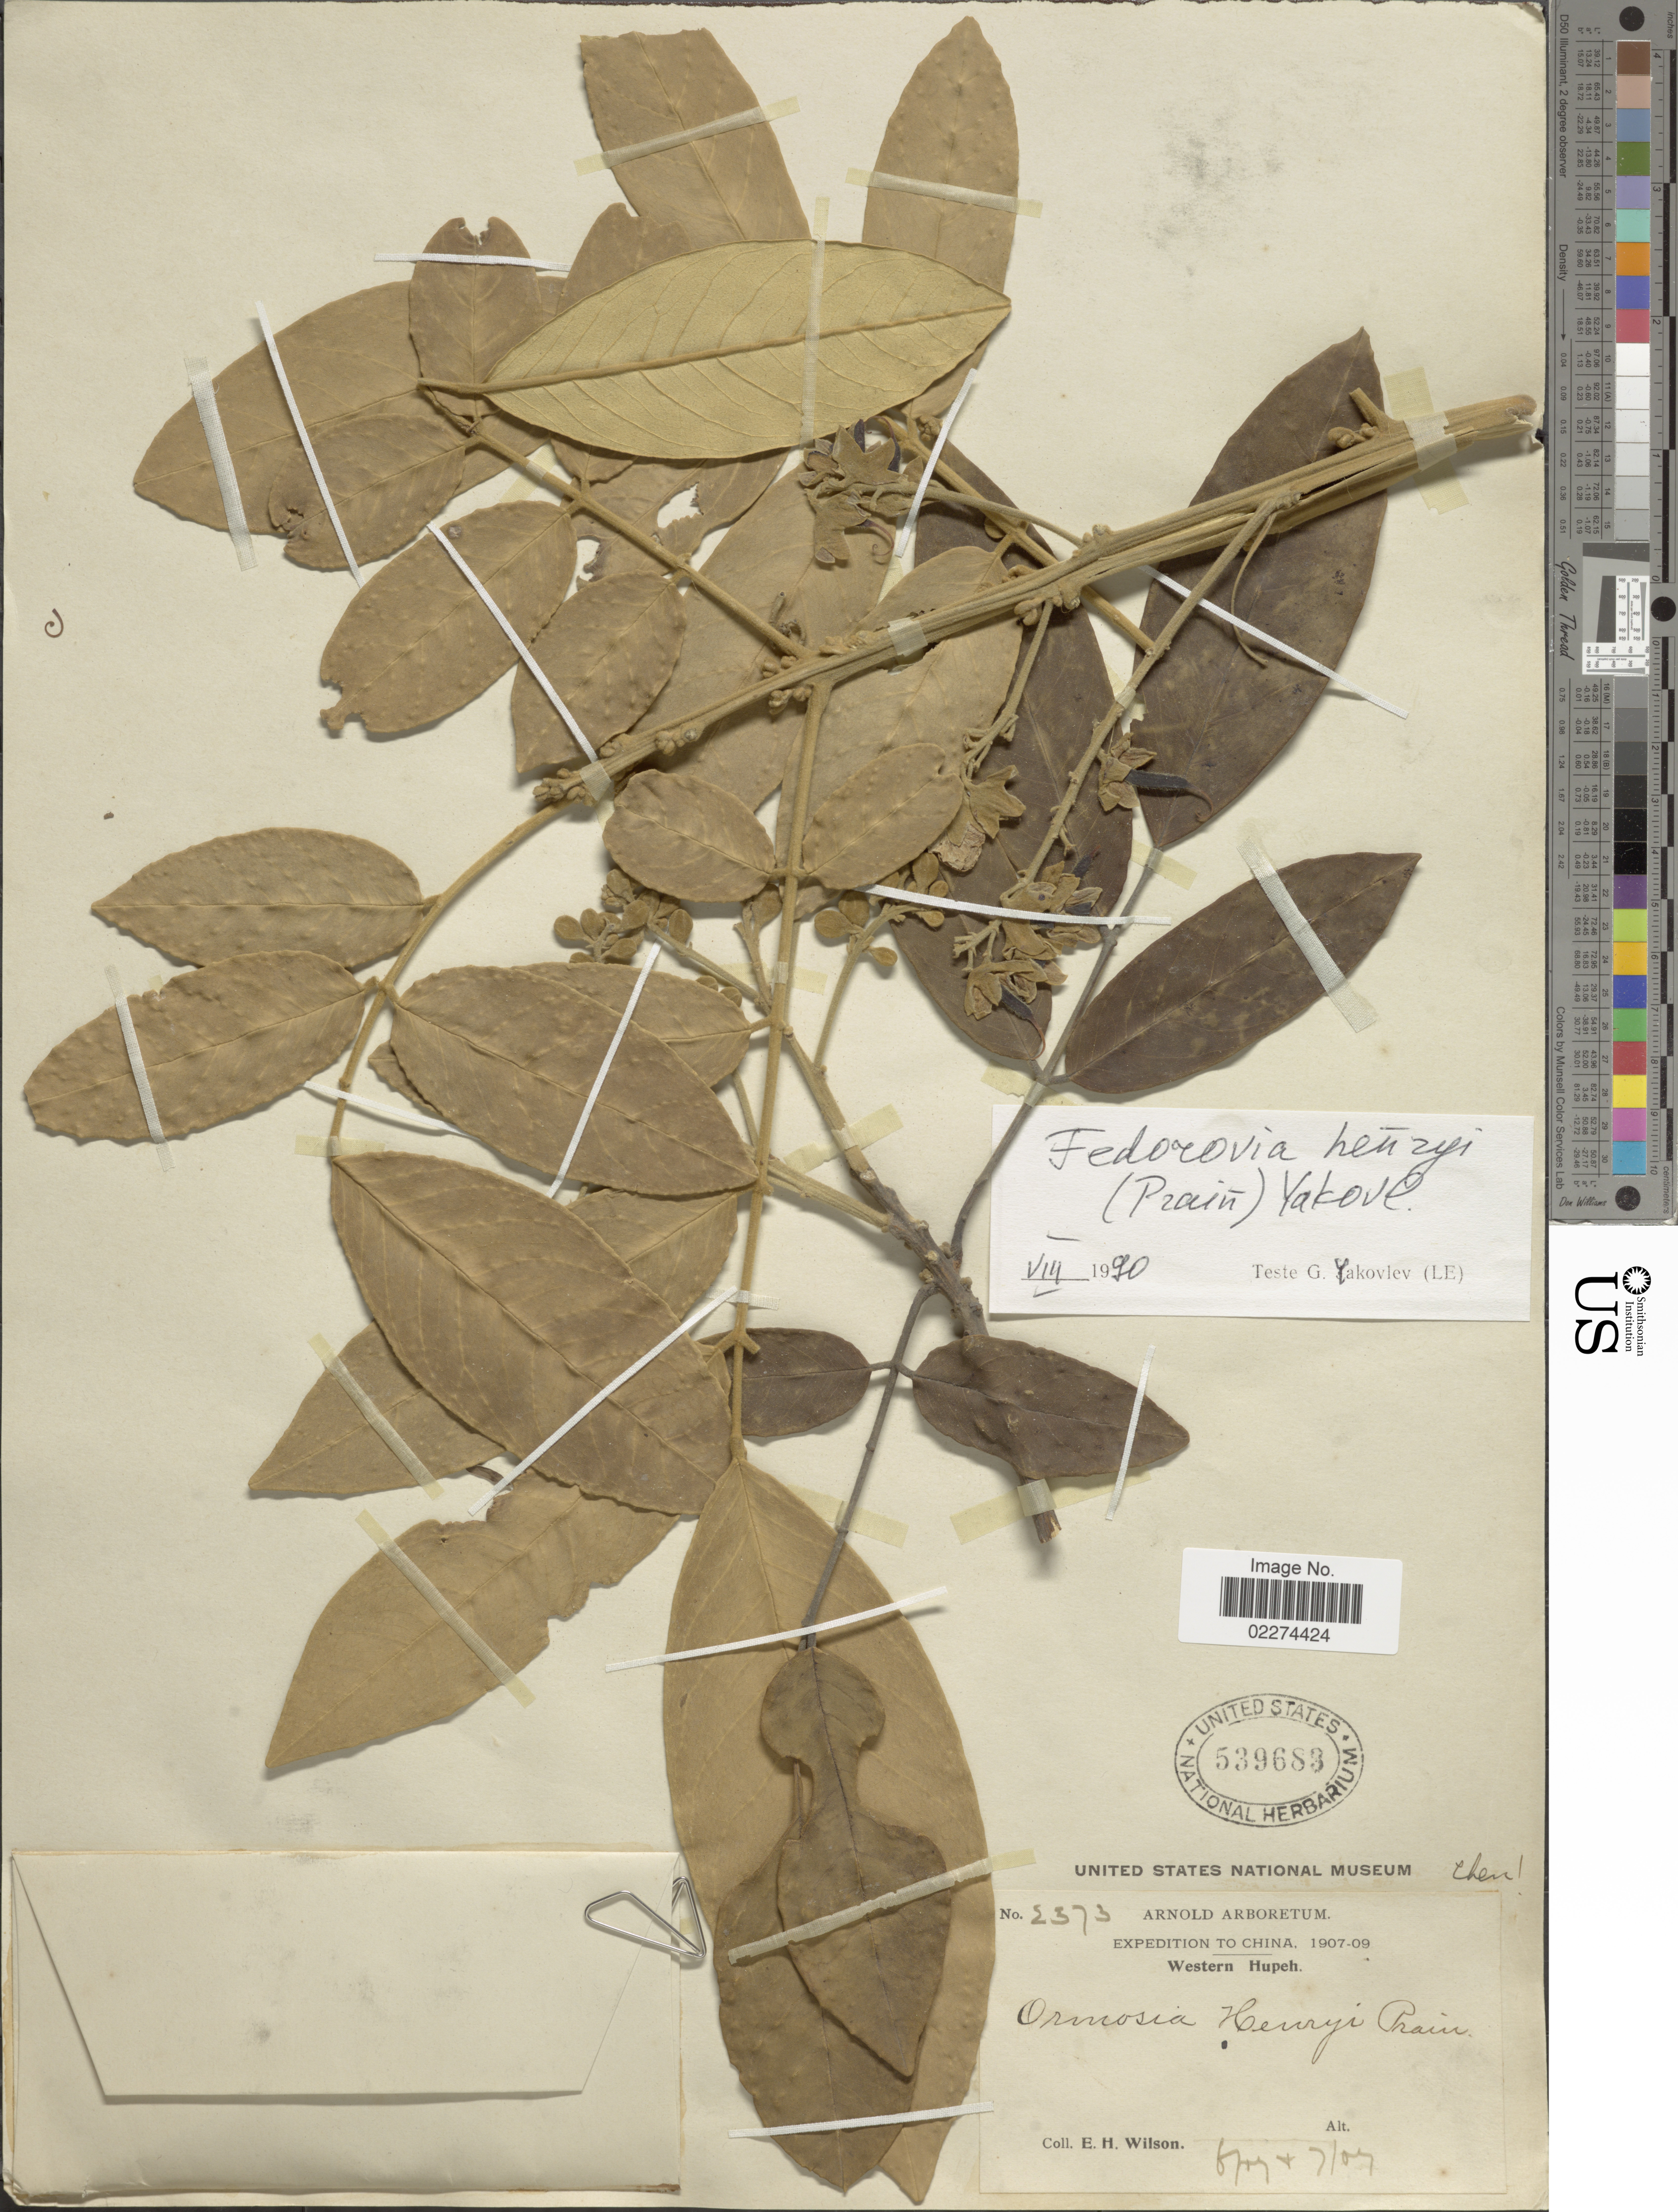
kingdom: Plantae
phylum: Tracheophyta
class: Magnoliopsida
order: Fabales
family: Fabaceae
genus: Ormosia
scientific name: Ormosia henryi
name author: Prain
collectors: E. Wilson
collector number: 2373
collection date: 1907-07-07/1909-07-07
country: China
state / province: Hubei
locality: Western Hupeh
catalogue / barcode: US 539683